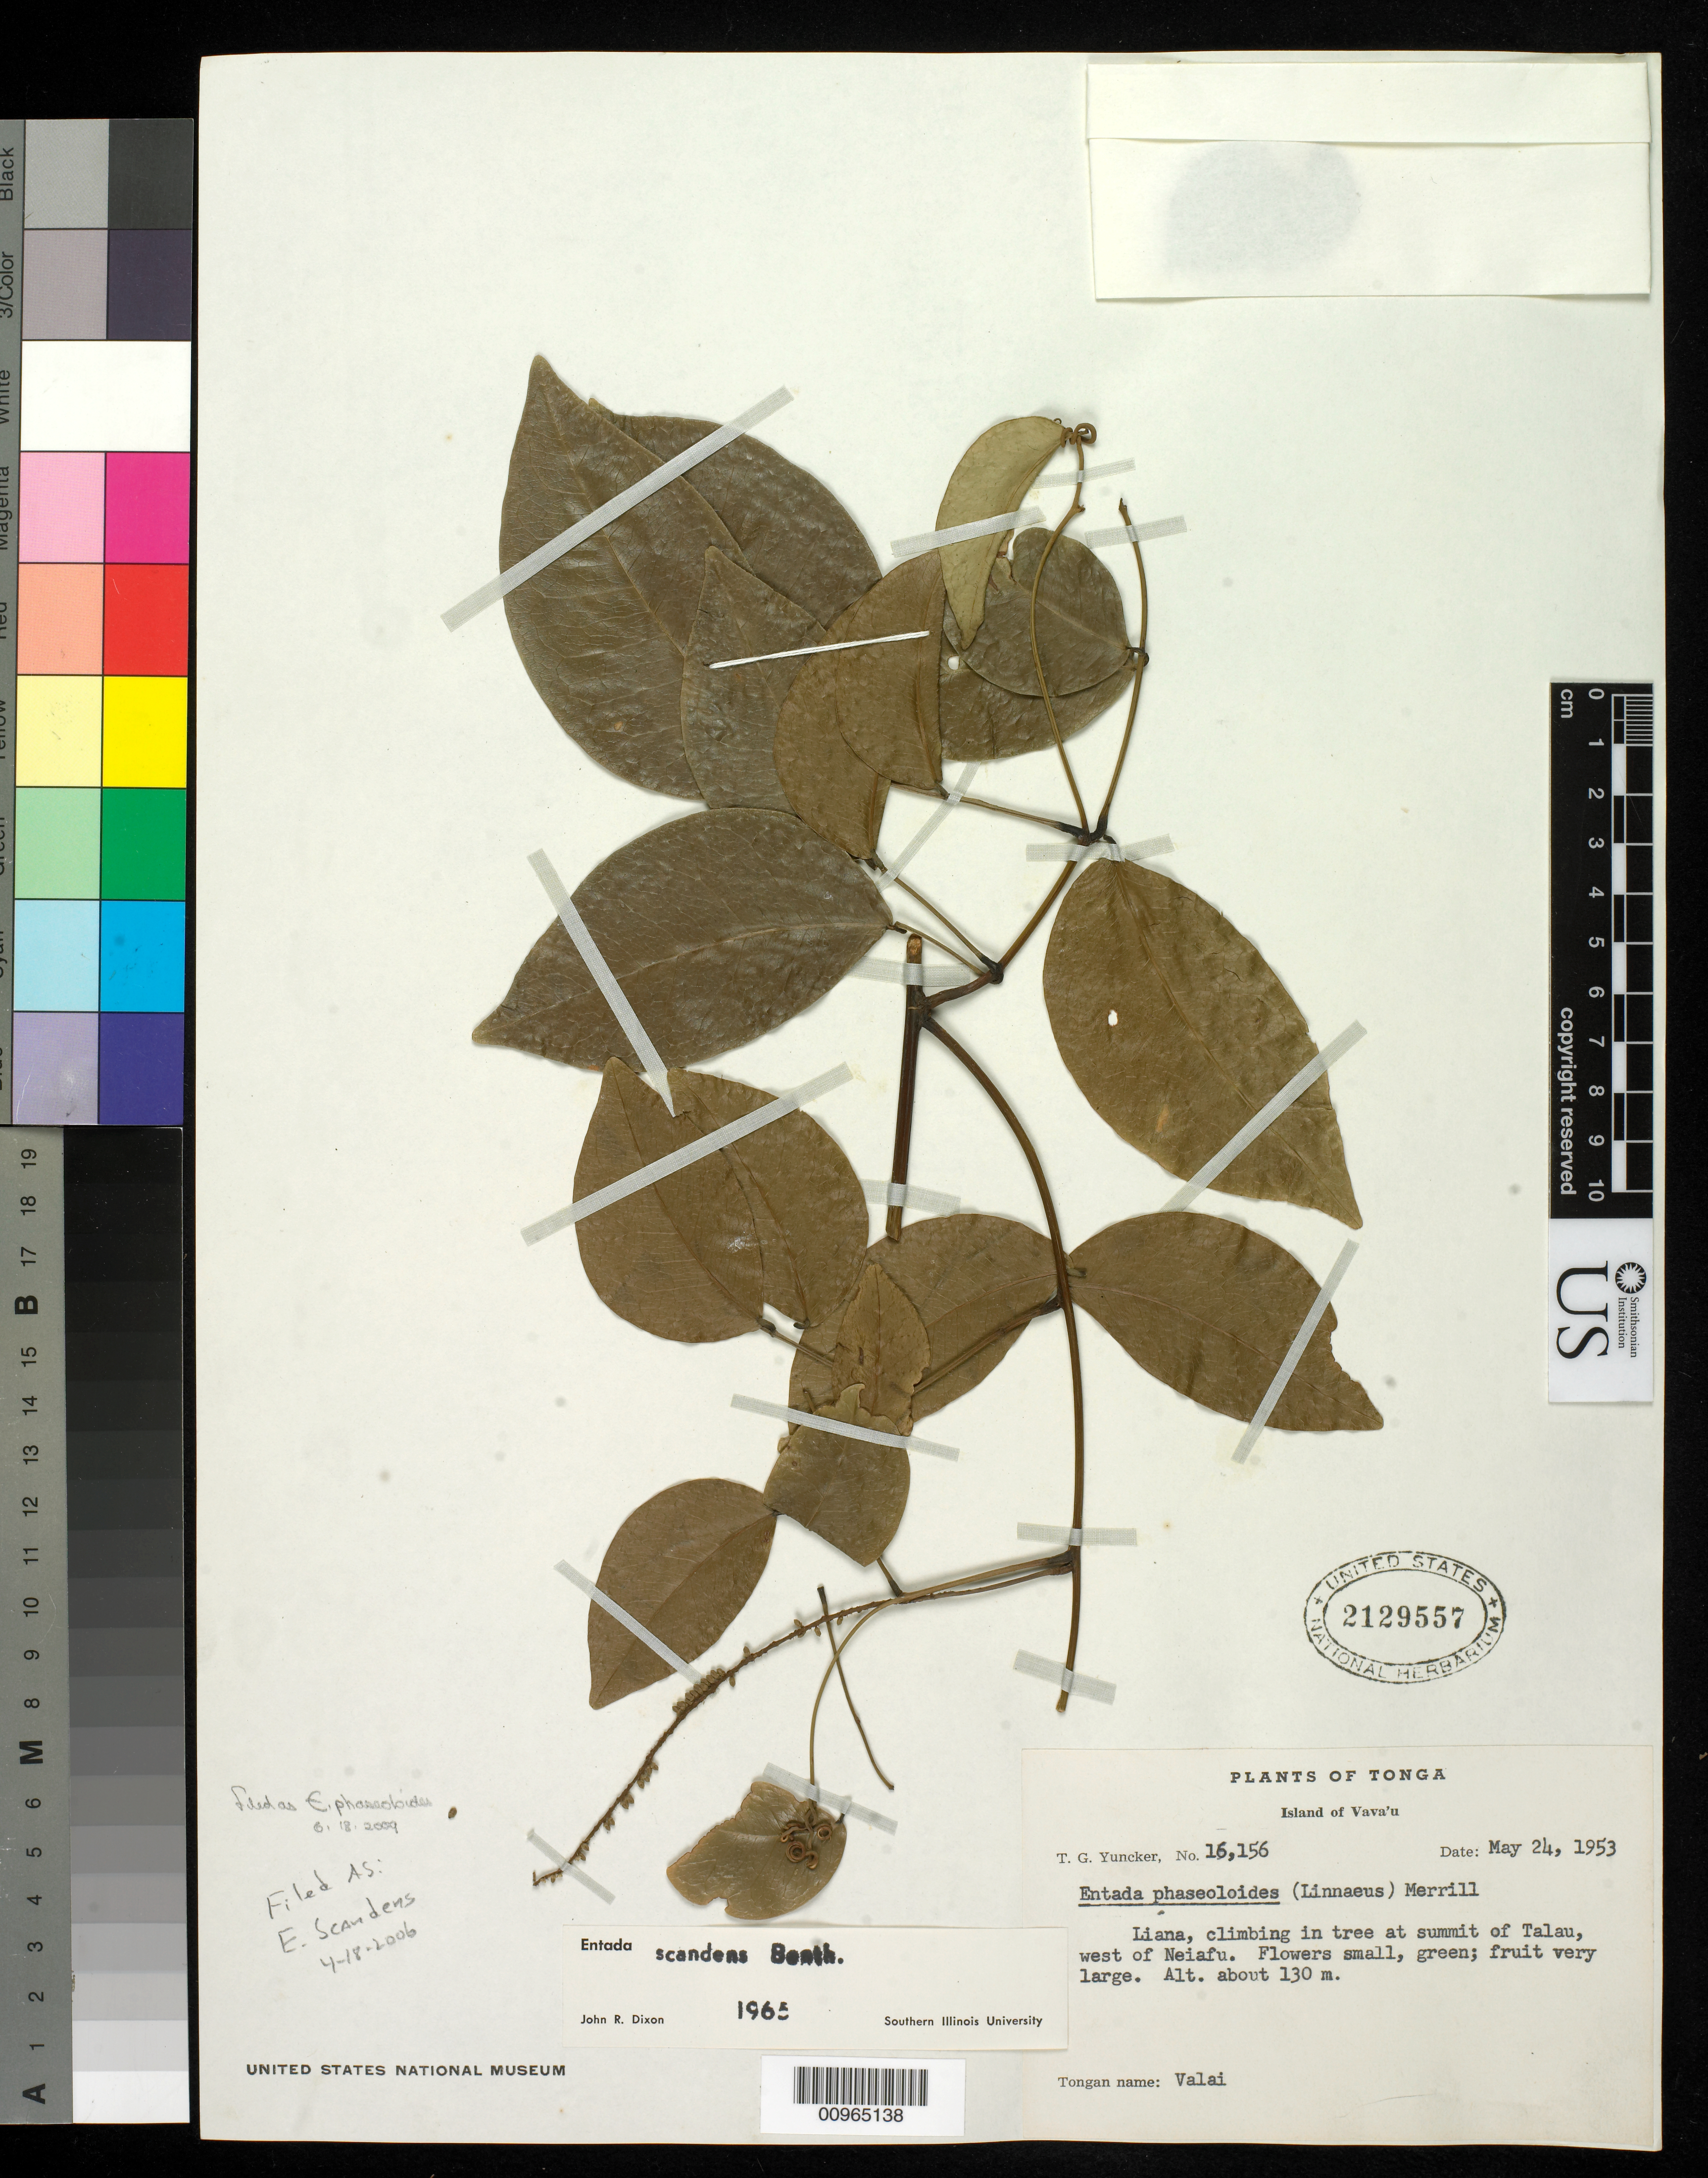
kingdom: Plantae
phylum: Tracheophyta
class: Magnoliopsida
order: Fabales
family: Fabaceae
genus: Entada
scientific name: Entada phaseoloides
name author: (L.) Merr.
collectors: T. G. Yuncker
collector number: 16156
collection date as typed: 24 May 1953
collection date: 1953-05-24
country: Tonga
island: Vava'u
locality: Liana, climbing in tree at summit of Talau, west of Neiafu.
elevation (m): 130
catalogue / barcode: US 2129557